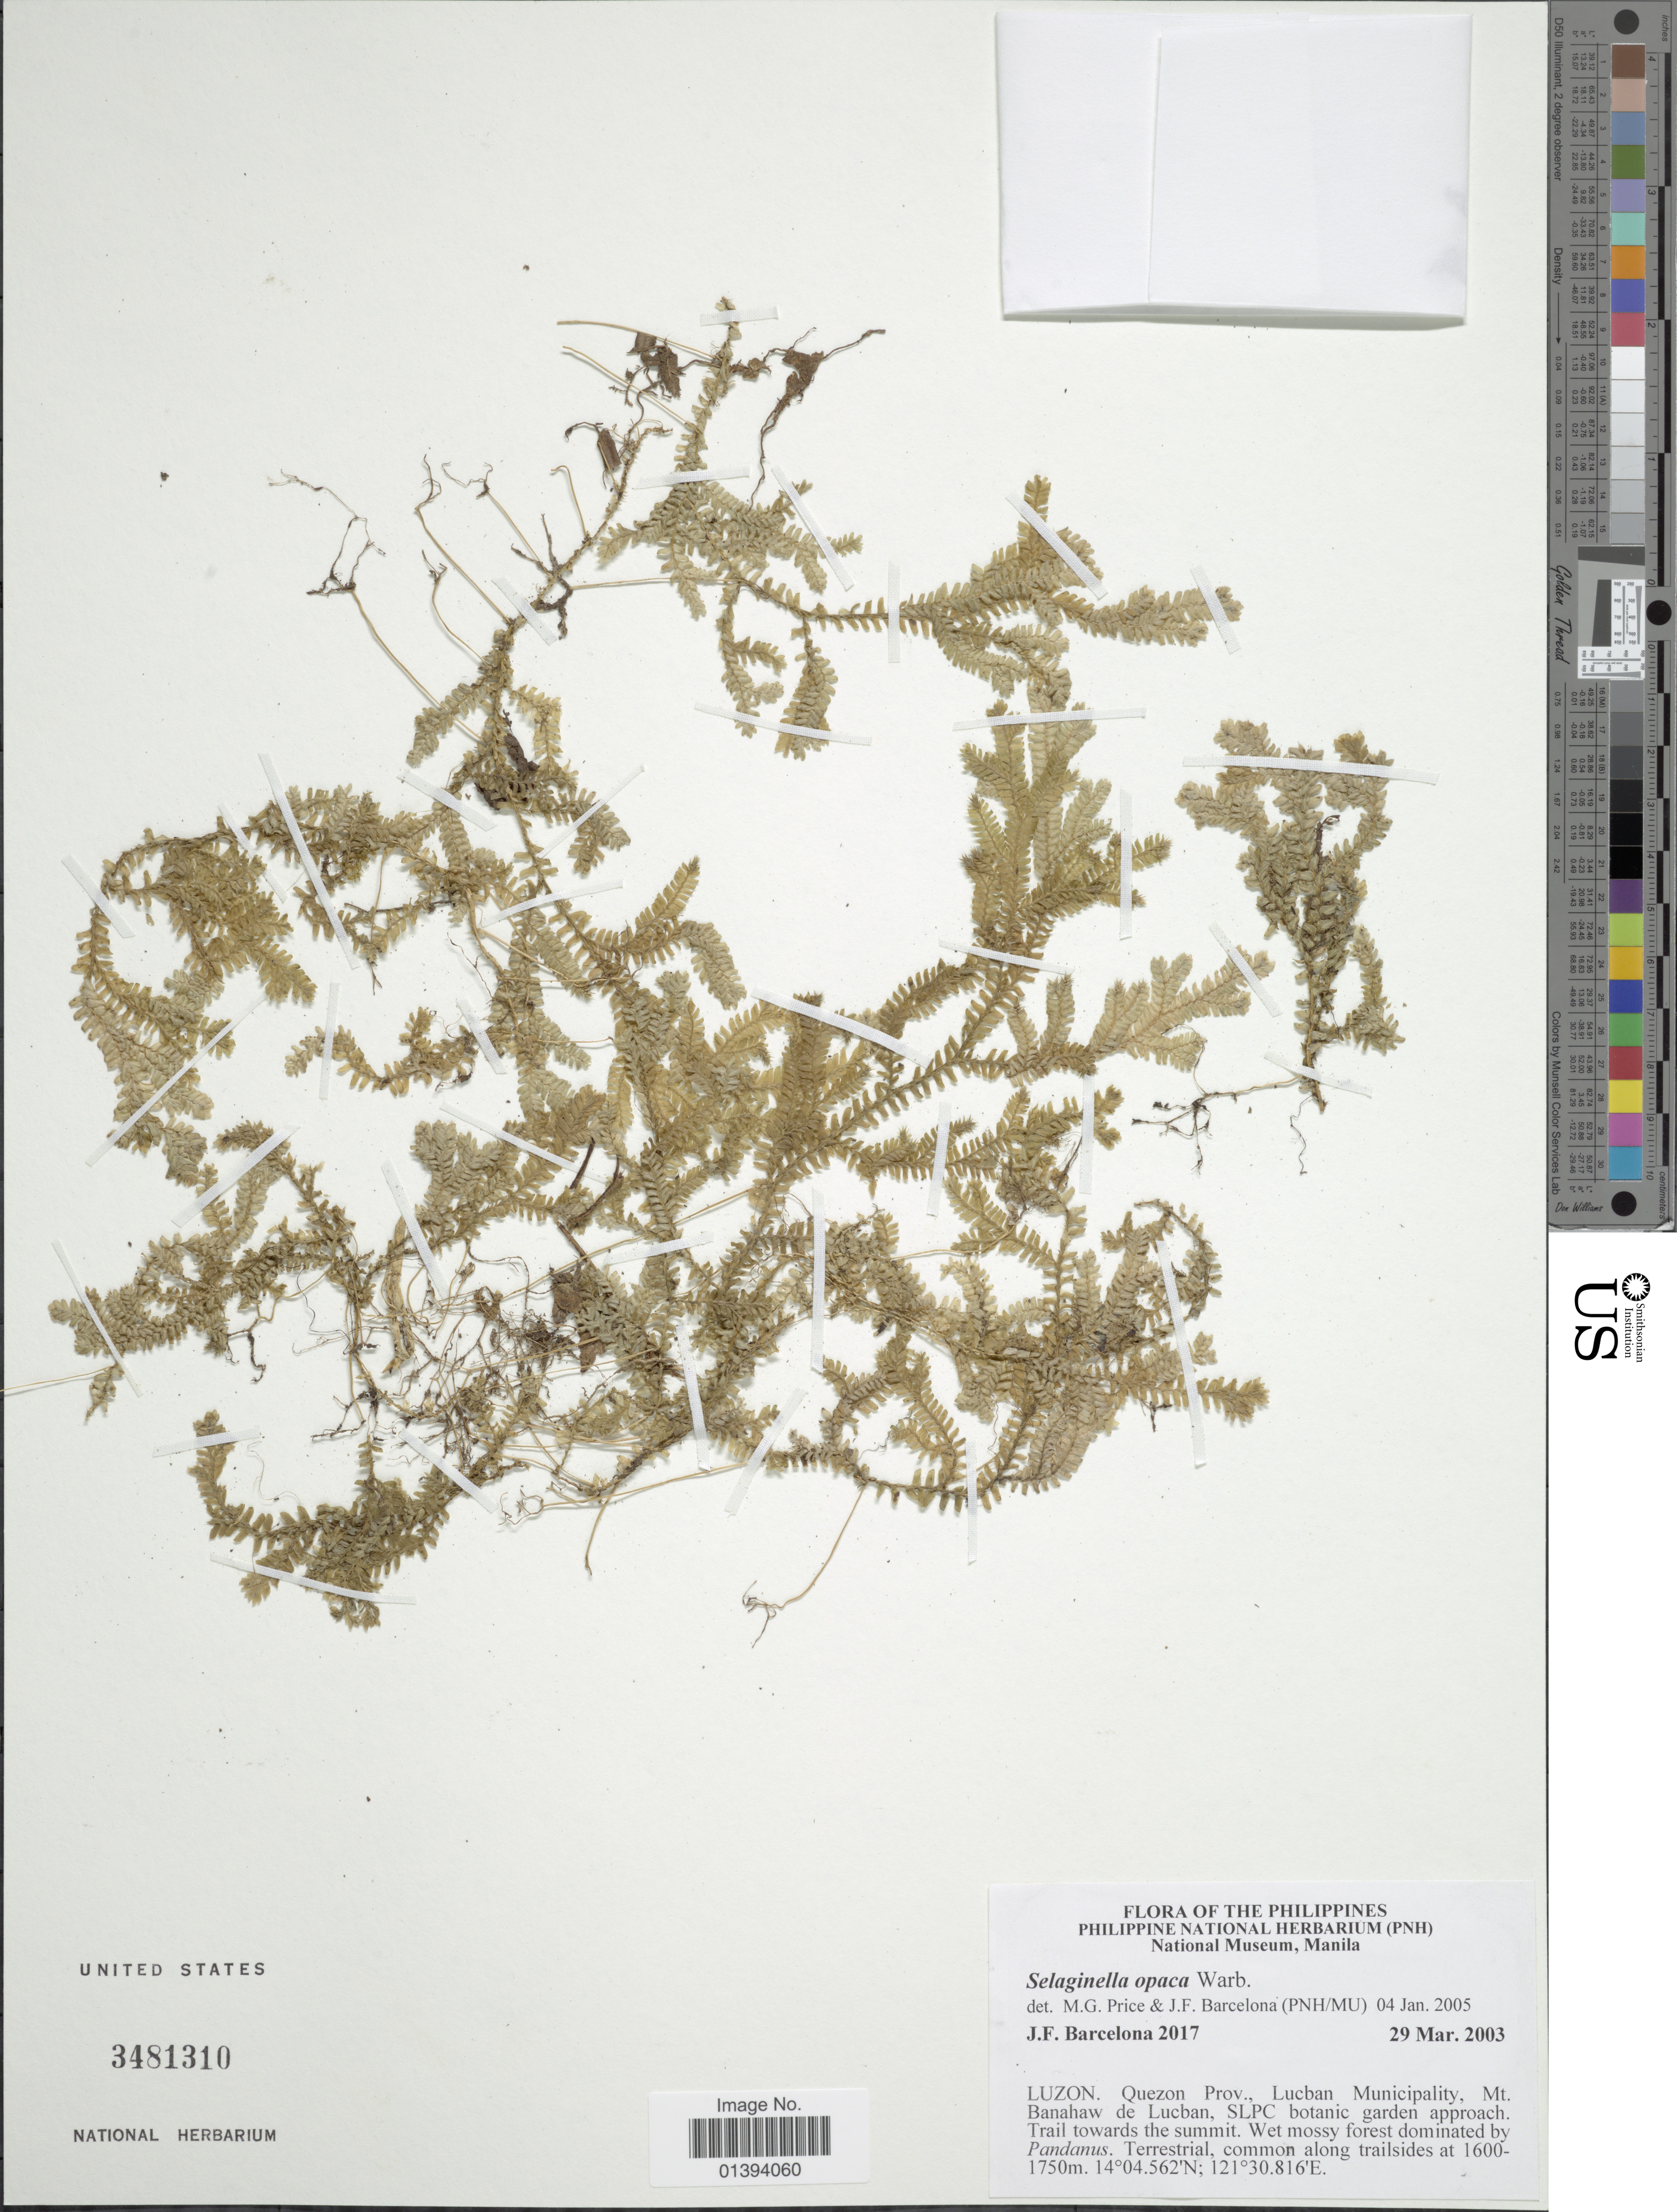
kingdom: Plantae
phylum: Tracheophyta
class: Lycopodiopsida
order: Selaginellales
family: Selaginellaceae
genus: Selaginella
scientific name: Selaginella opaca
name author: Warb.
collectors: J. F. Barcelona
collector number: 2017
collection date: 2003-03-29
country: Philippines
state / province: Central Luzon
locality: Luzon, Quezon Prov., Lucban Municipality, Mt. Banahaw de Lucban, SLPC botanic garden approach, trail towards the summit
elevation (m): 1600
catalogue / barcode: US 3481310